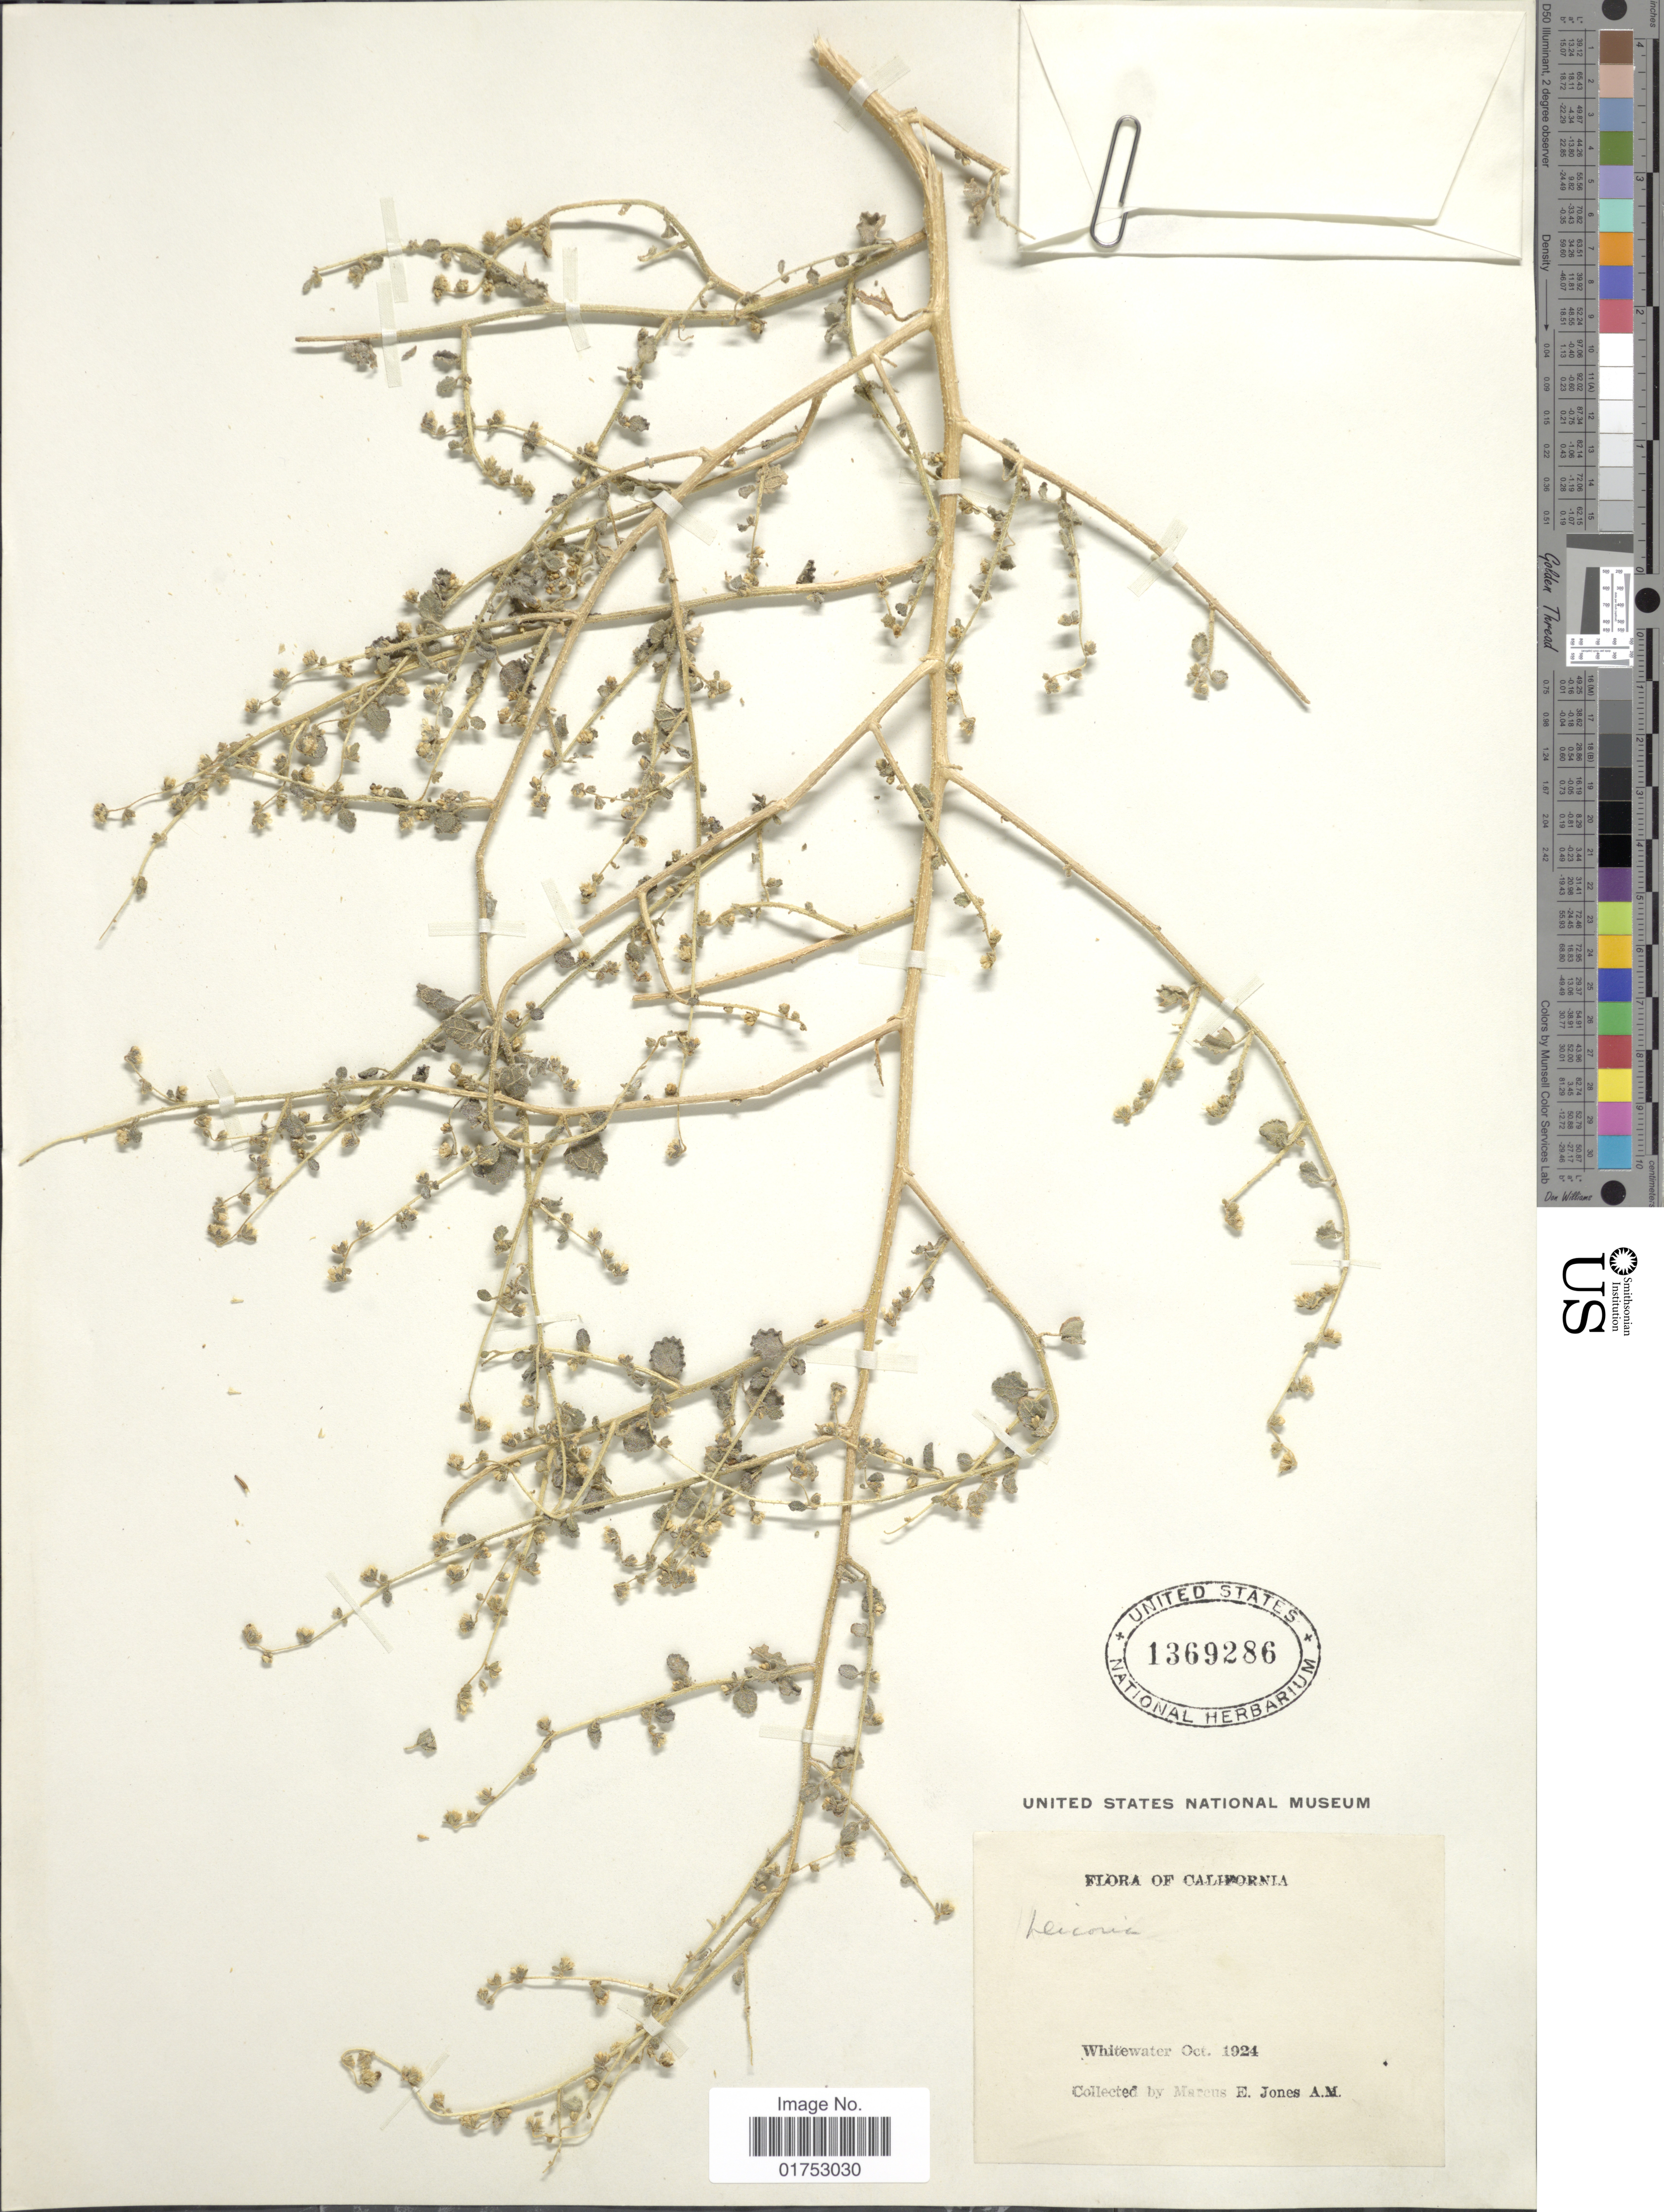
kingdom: Plantae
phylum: Tracheophyta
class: Magnoliopsida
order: Asterales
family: Asteraceae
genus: Dicoria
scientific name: Dicoria sp.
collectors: M. E. Jones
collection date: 1924-10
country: United States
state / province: California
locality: Whitewater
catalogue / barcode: US 1369286